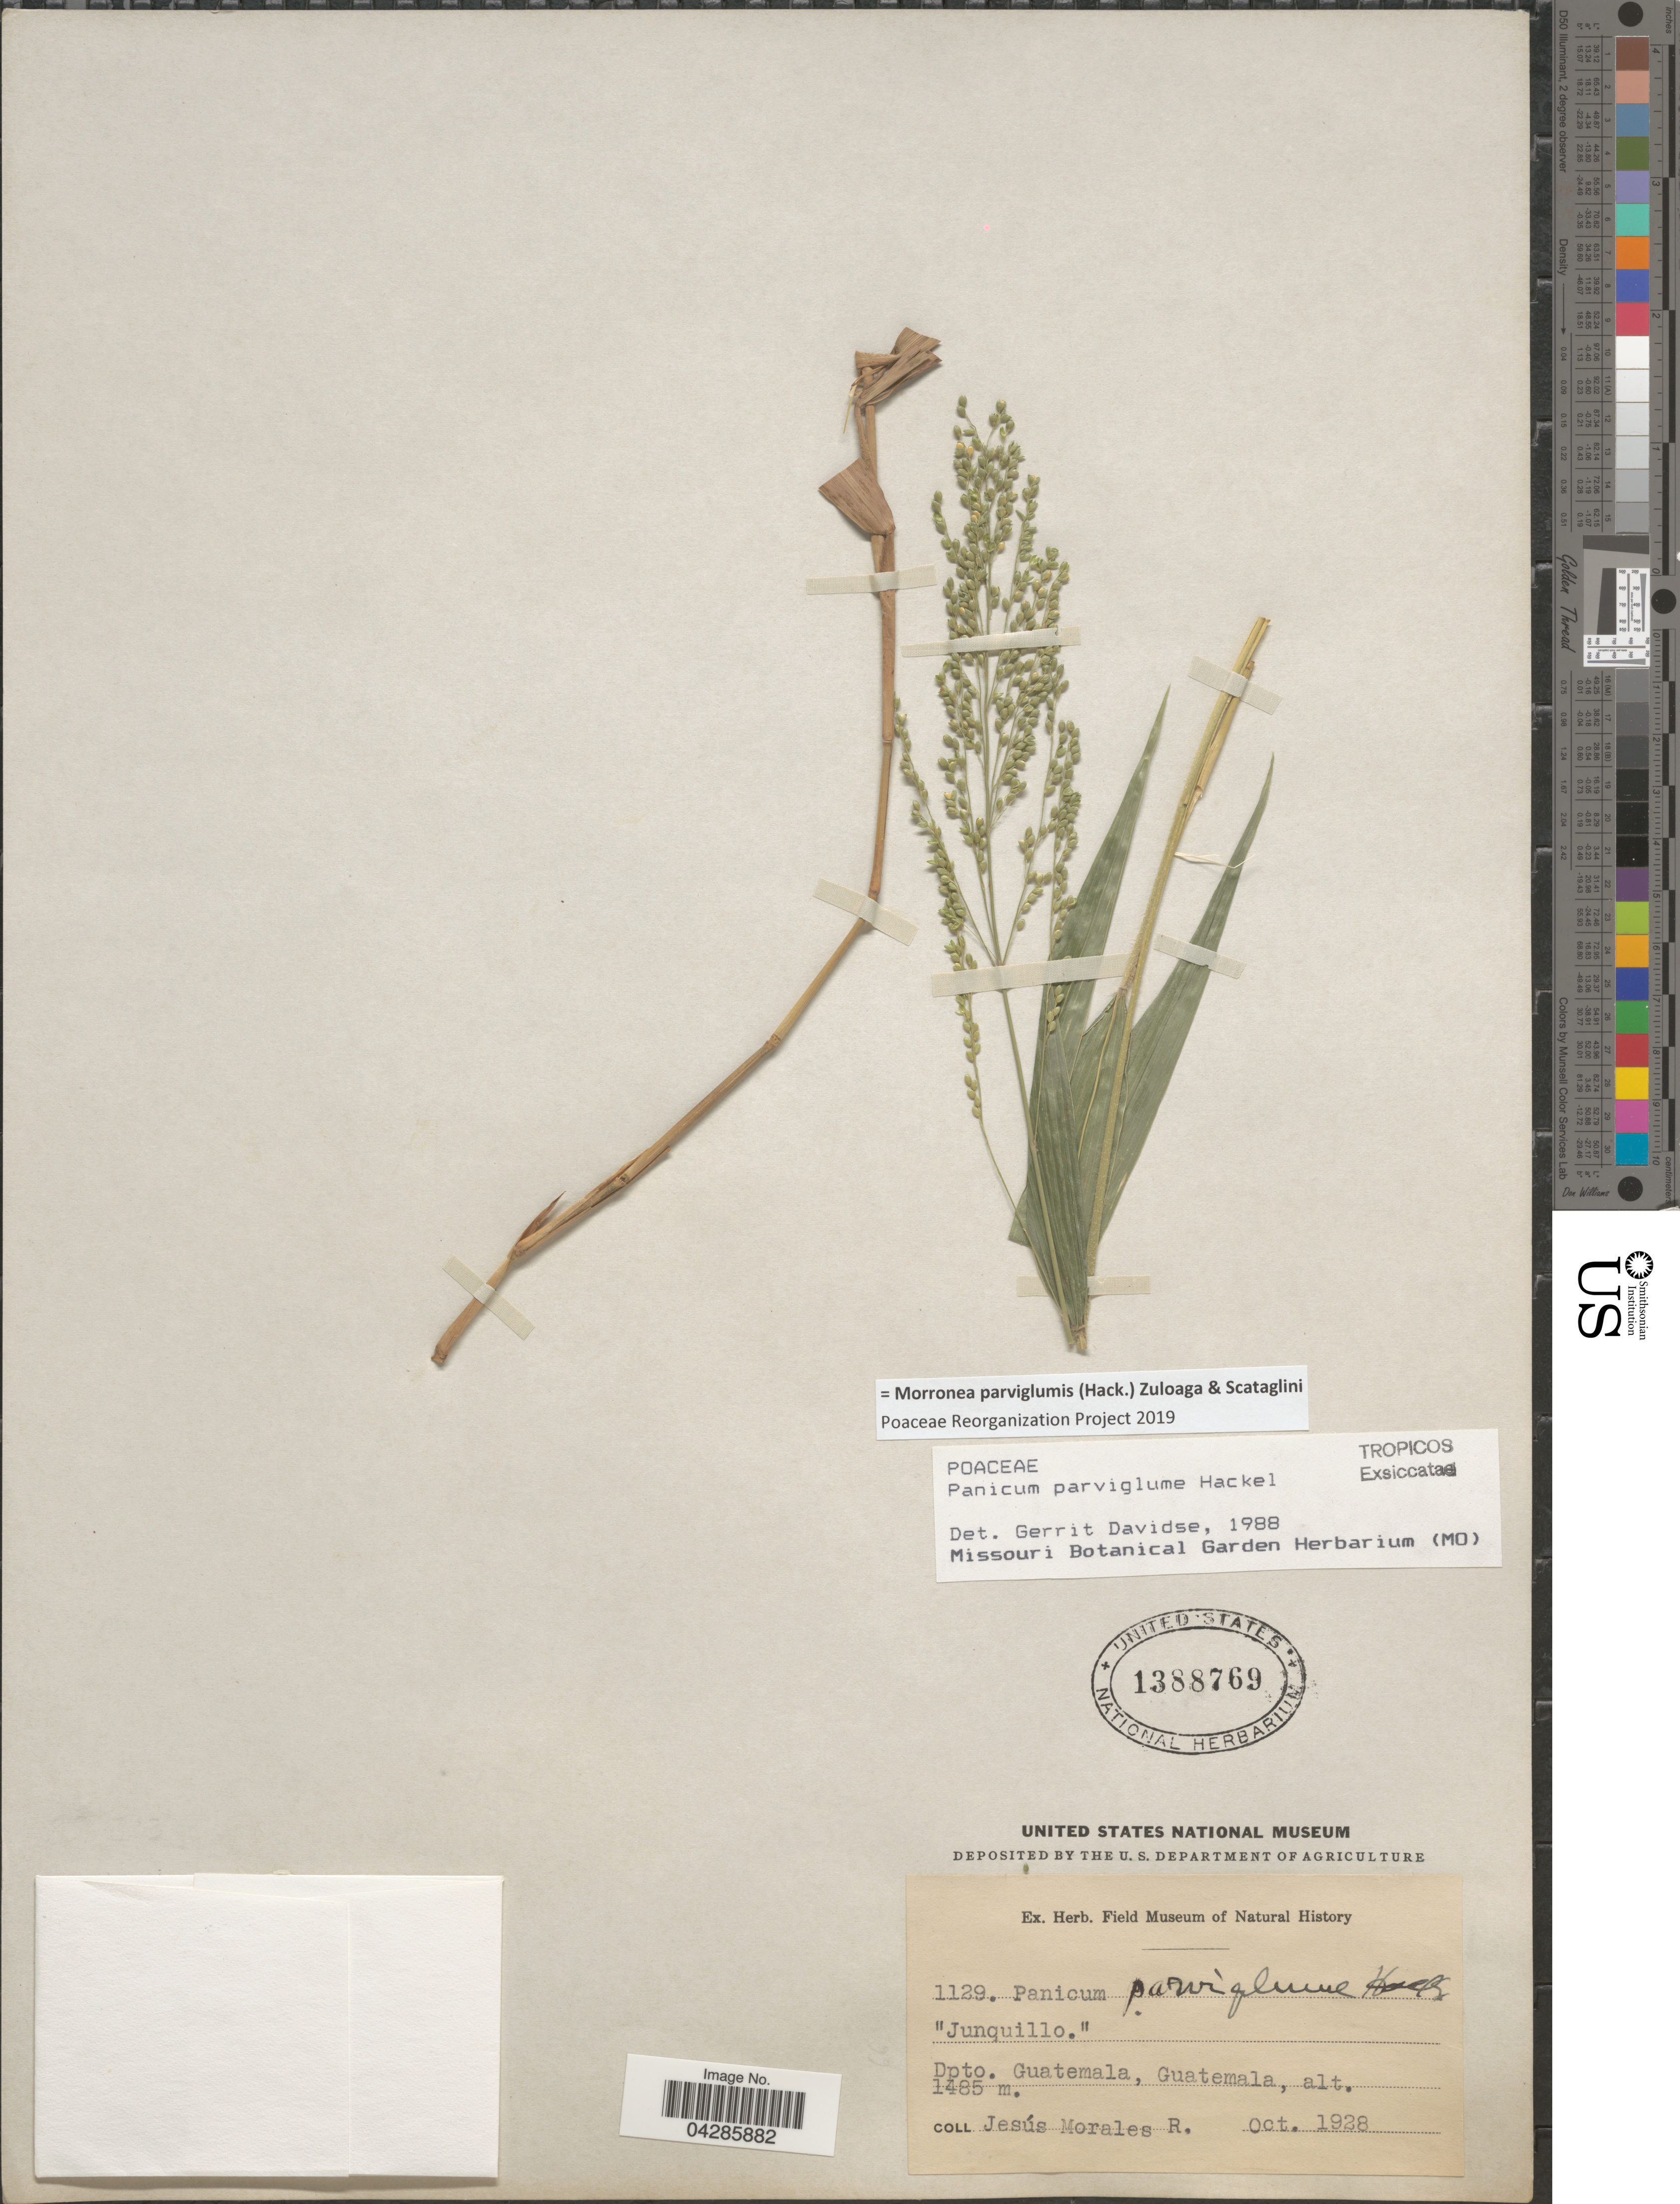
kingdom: Plantae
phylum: Tracheophyta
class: Liliopsida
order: Poales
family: Poaceae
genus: Morronea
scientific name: Morronea parviglumis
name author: (Hack.) Zuloaga & Scataglini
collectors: J. Morales R.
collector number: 1129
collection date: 1928-10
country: Guatemala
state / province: Guatemala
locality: Dpto. Guatemala.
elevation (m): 1485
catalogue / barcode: US 1388769